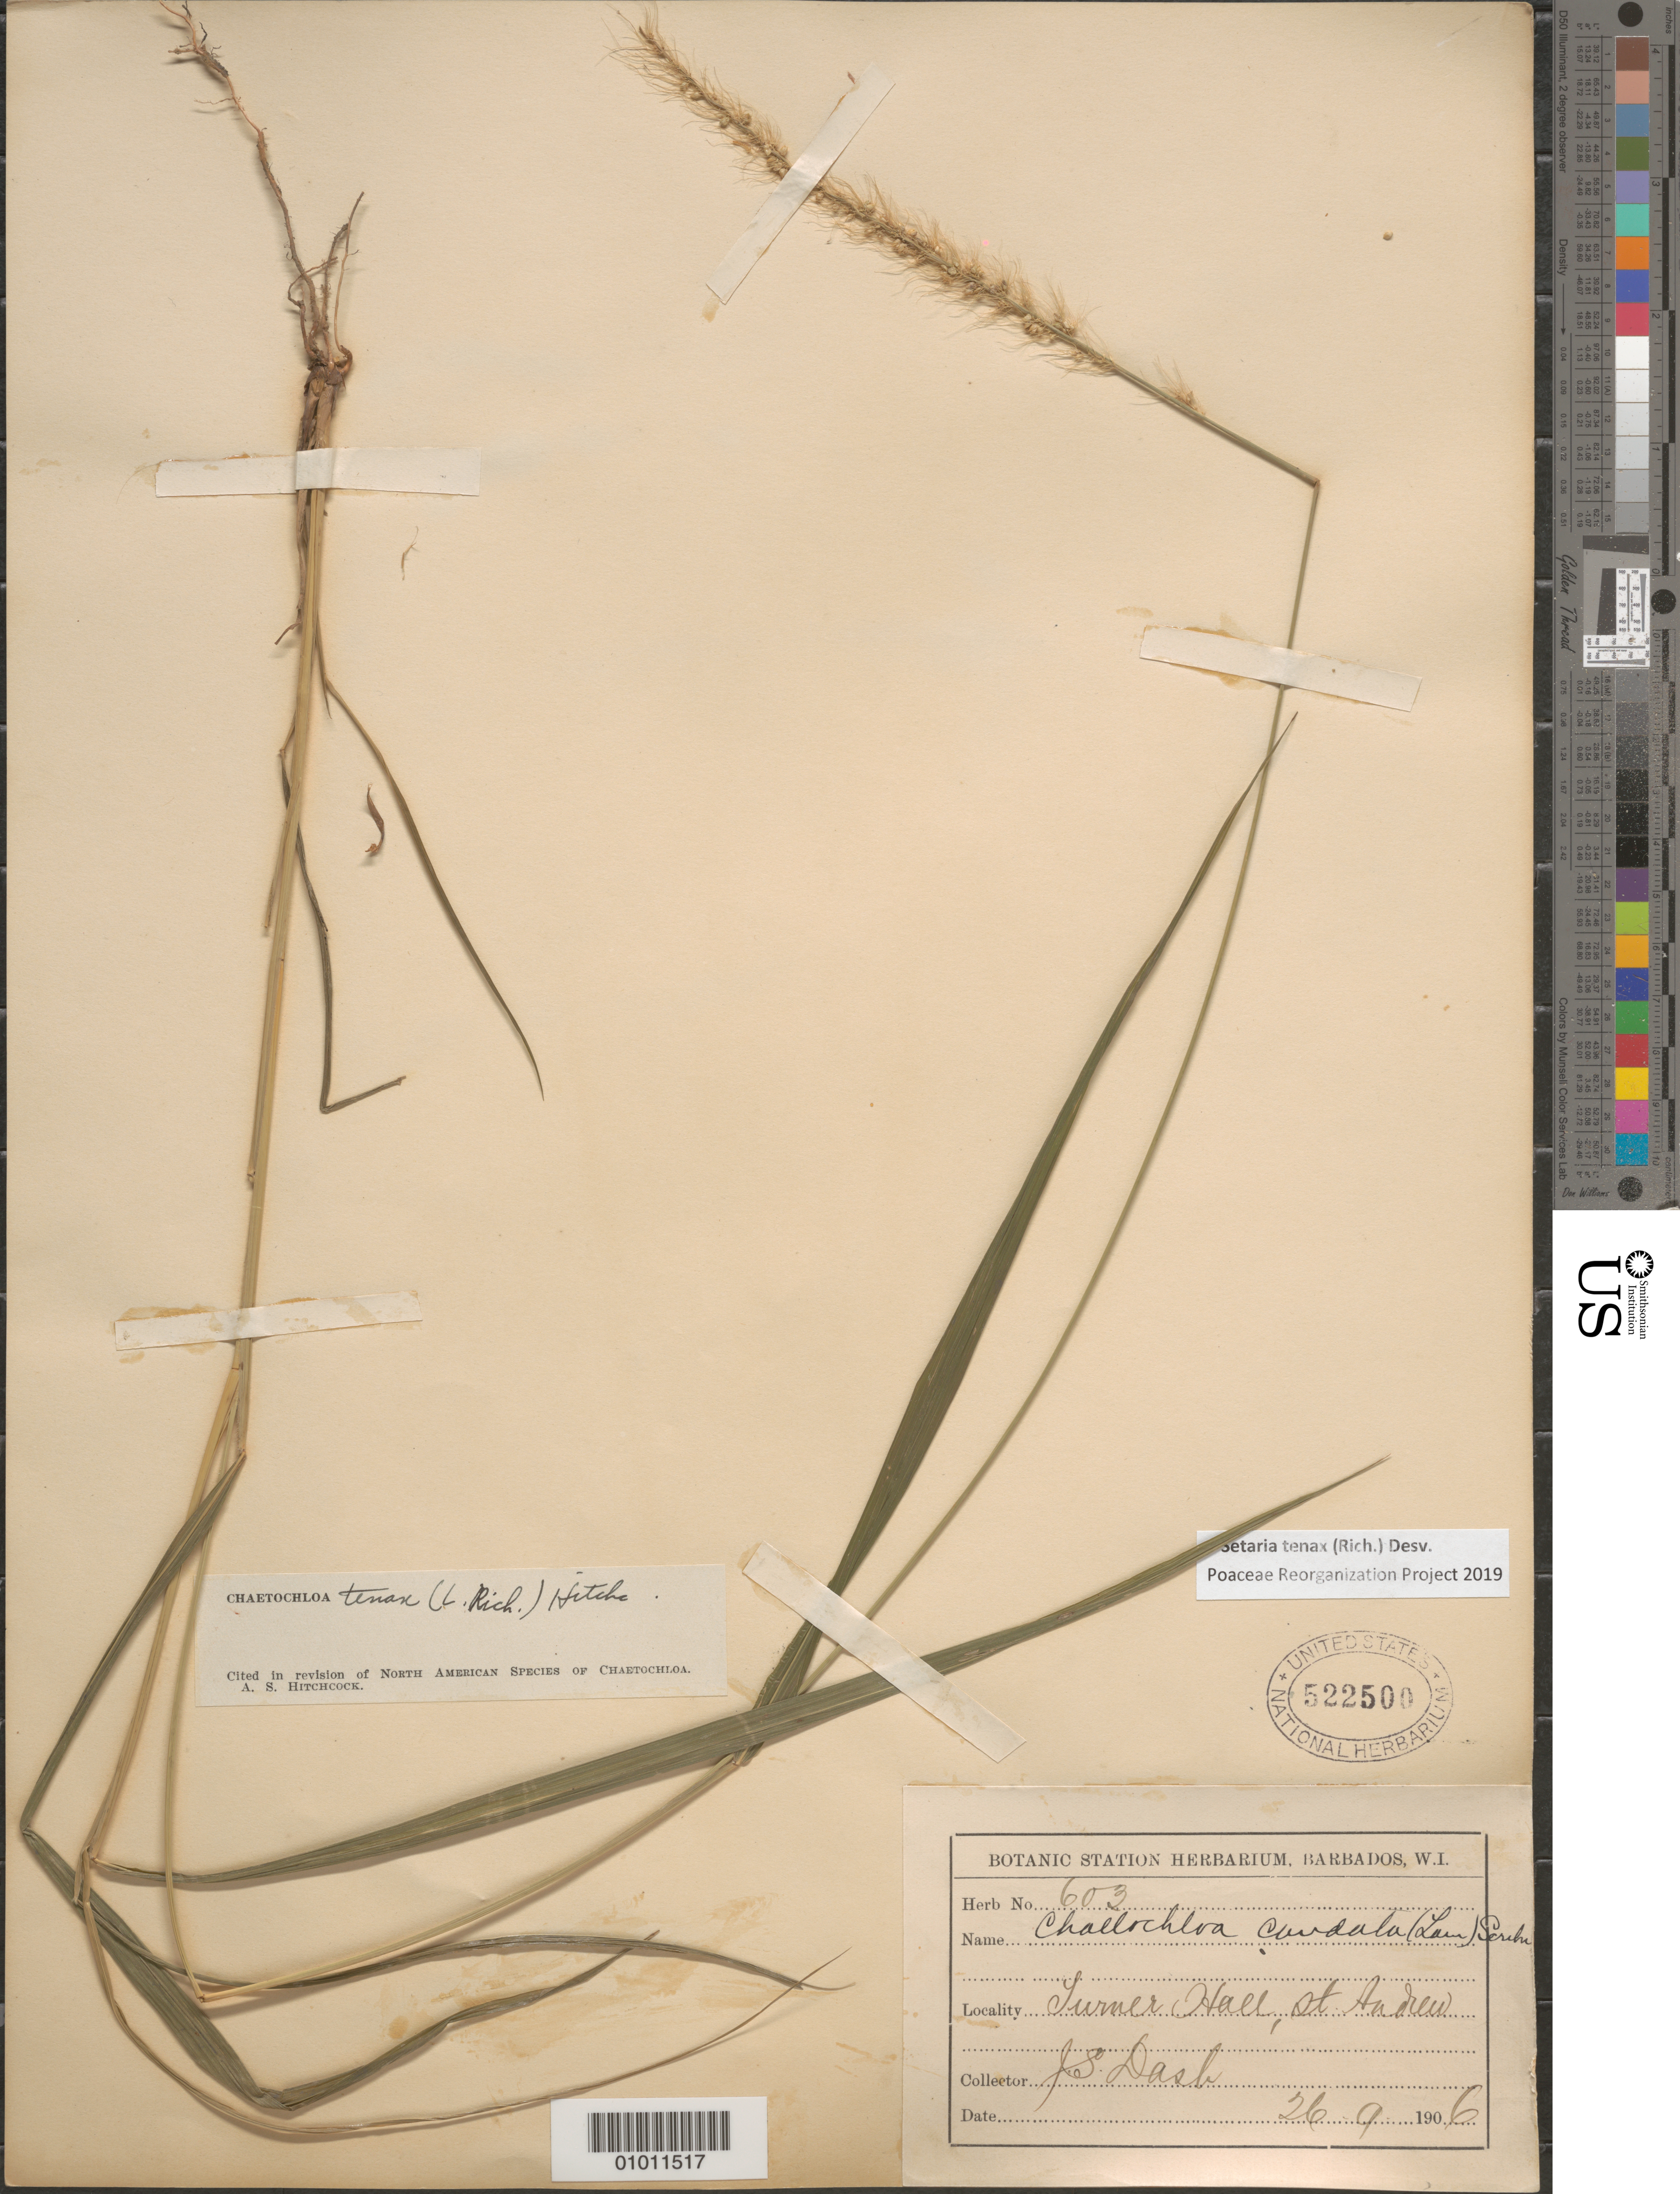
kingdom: Plantae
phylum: Tracheophyta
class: Liliopsida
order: Poales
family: Poaceae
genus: Setaria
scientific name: Setaria tenax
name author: (Rich.) Desv.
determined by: Poaceae Reorganization Project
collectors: J. Dash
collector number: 603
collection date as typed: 26 Sep 1906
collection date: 1906-09-26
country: Barbados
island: Barbados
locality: Turner Hall, St. Andrew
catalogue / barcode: US 522500